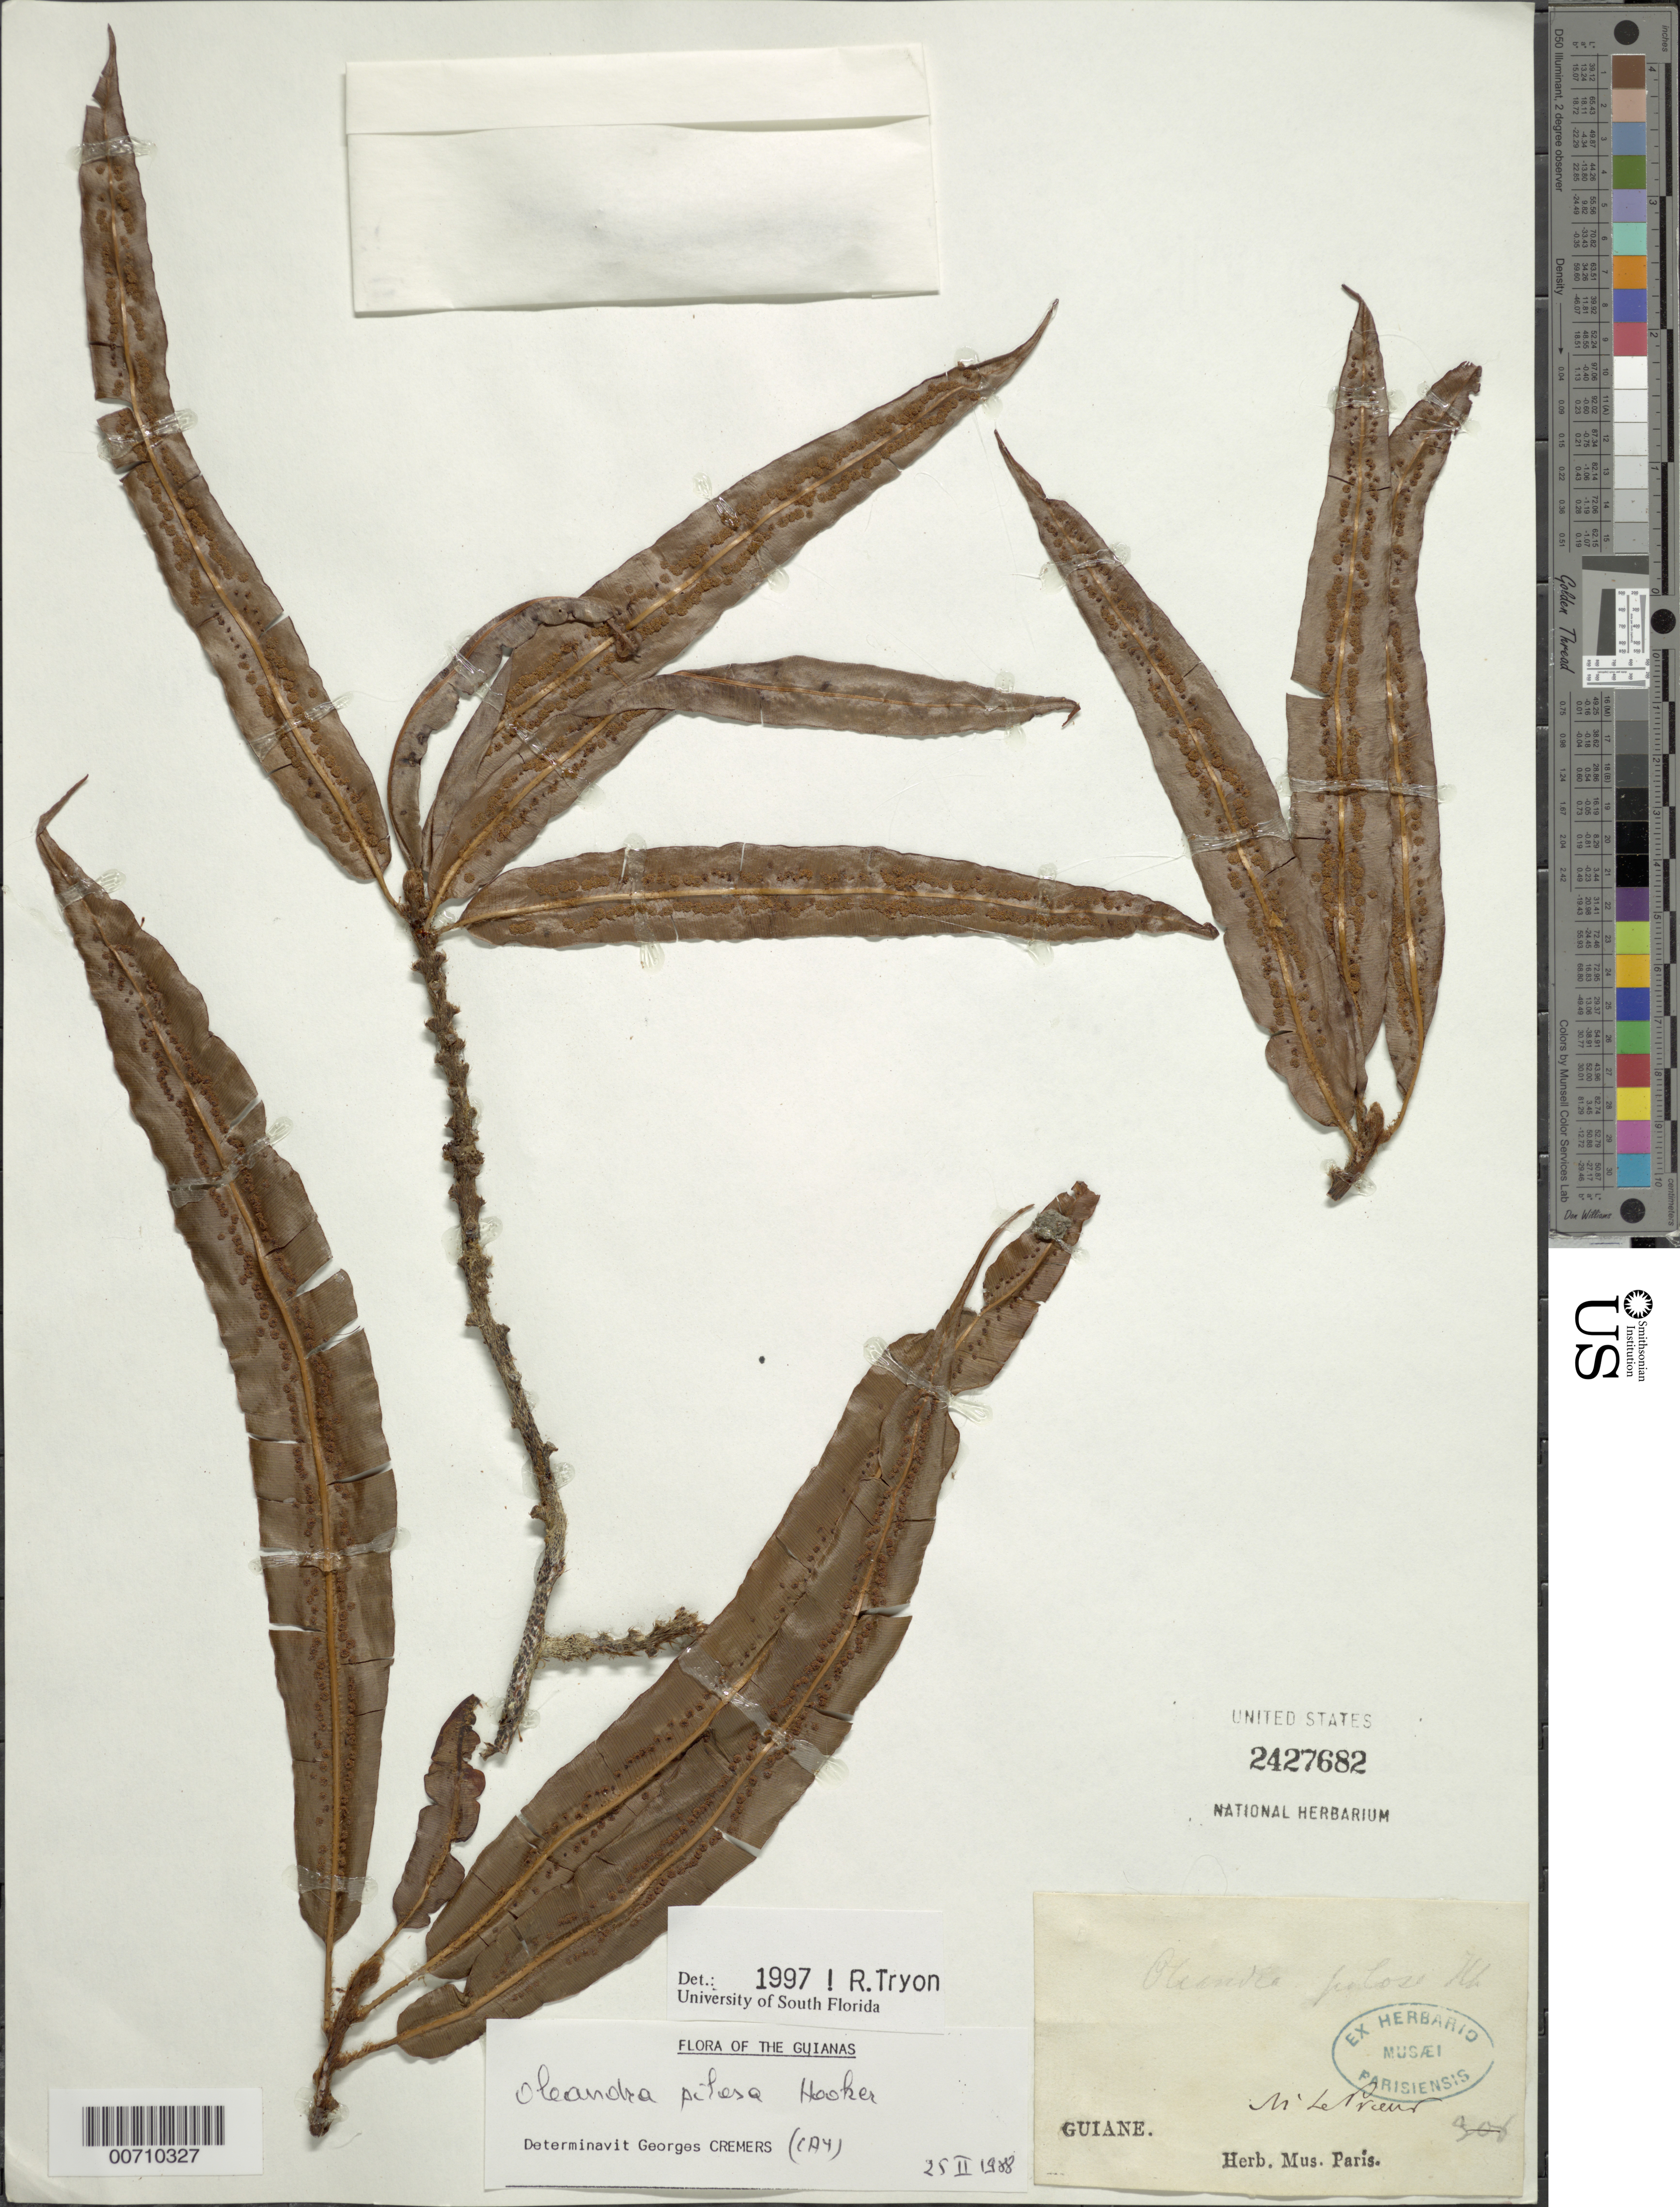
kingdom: Plantae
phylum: Tracheophyta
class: Polypodiopsida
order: Polypodiales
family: Oleandraceae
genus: Oleandra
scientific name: Oleandra pilosa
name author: Hook.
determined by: Tryon, Rolla M., Jr.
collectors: F. M. R. Leprieur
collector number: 306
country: French Guiana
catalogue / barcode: US 2427682